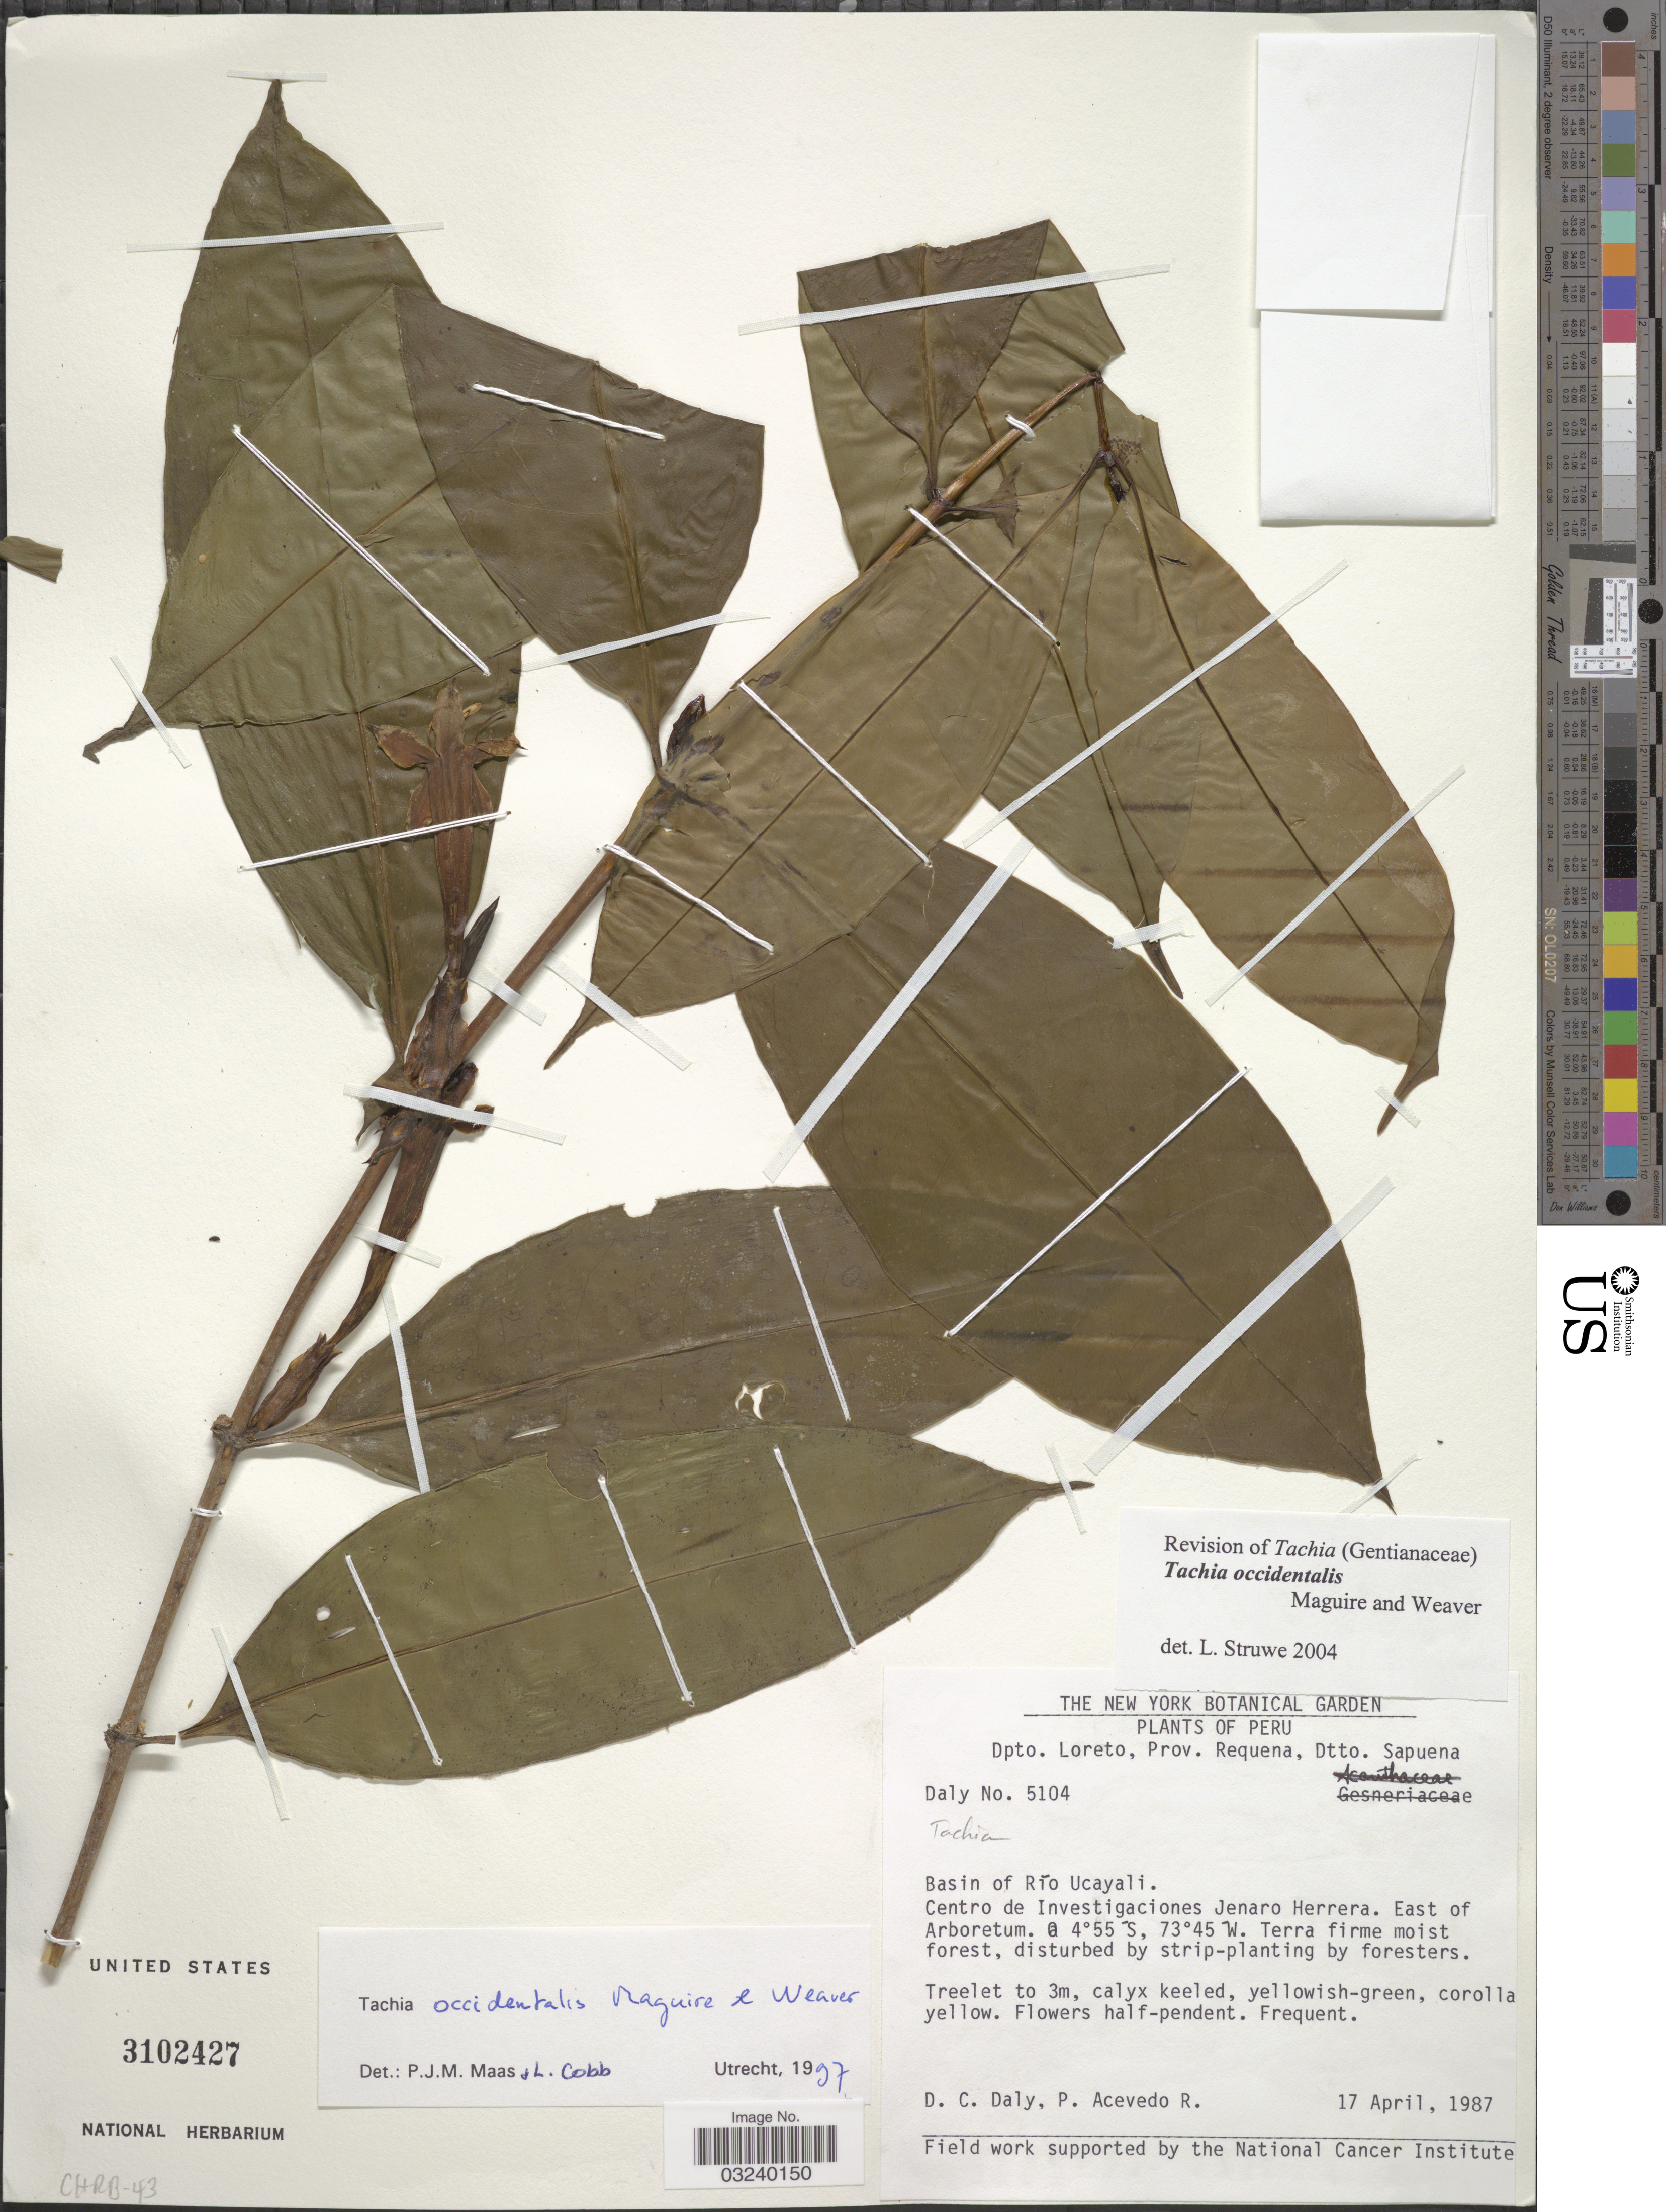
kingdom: Plantae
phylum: Tracheophyta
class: Magnoliopsida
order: Gentianales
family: Gentianaceae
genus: Tachia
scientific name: Tachia occidentalis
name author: Maguire & Weaver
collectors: D. C. Daly & P. Acevedo R.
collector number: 5104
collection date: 1987-04-17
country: Peru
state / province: Loreto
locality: Dpto. Loreto, Prov. Requena, Dtto. Sapuena. Basin of Río Ucayali. Centro de Investigaciones Jenaro Herrera. East of Arboretum.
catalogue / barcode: US 3102427